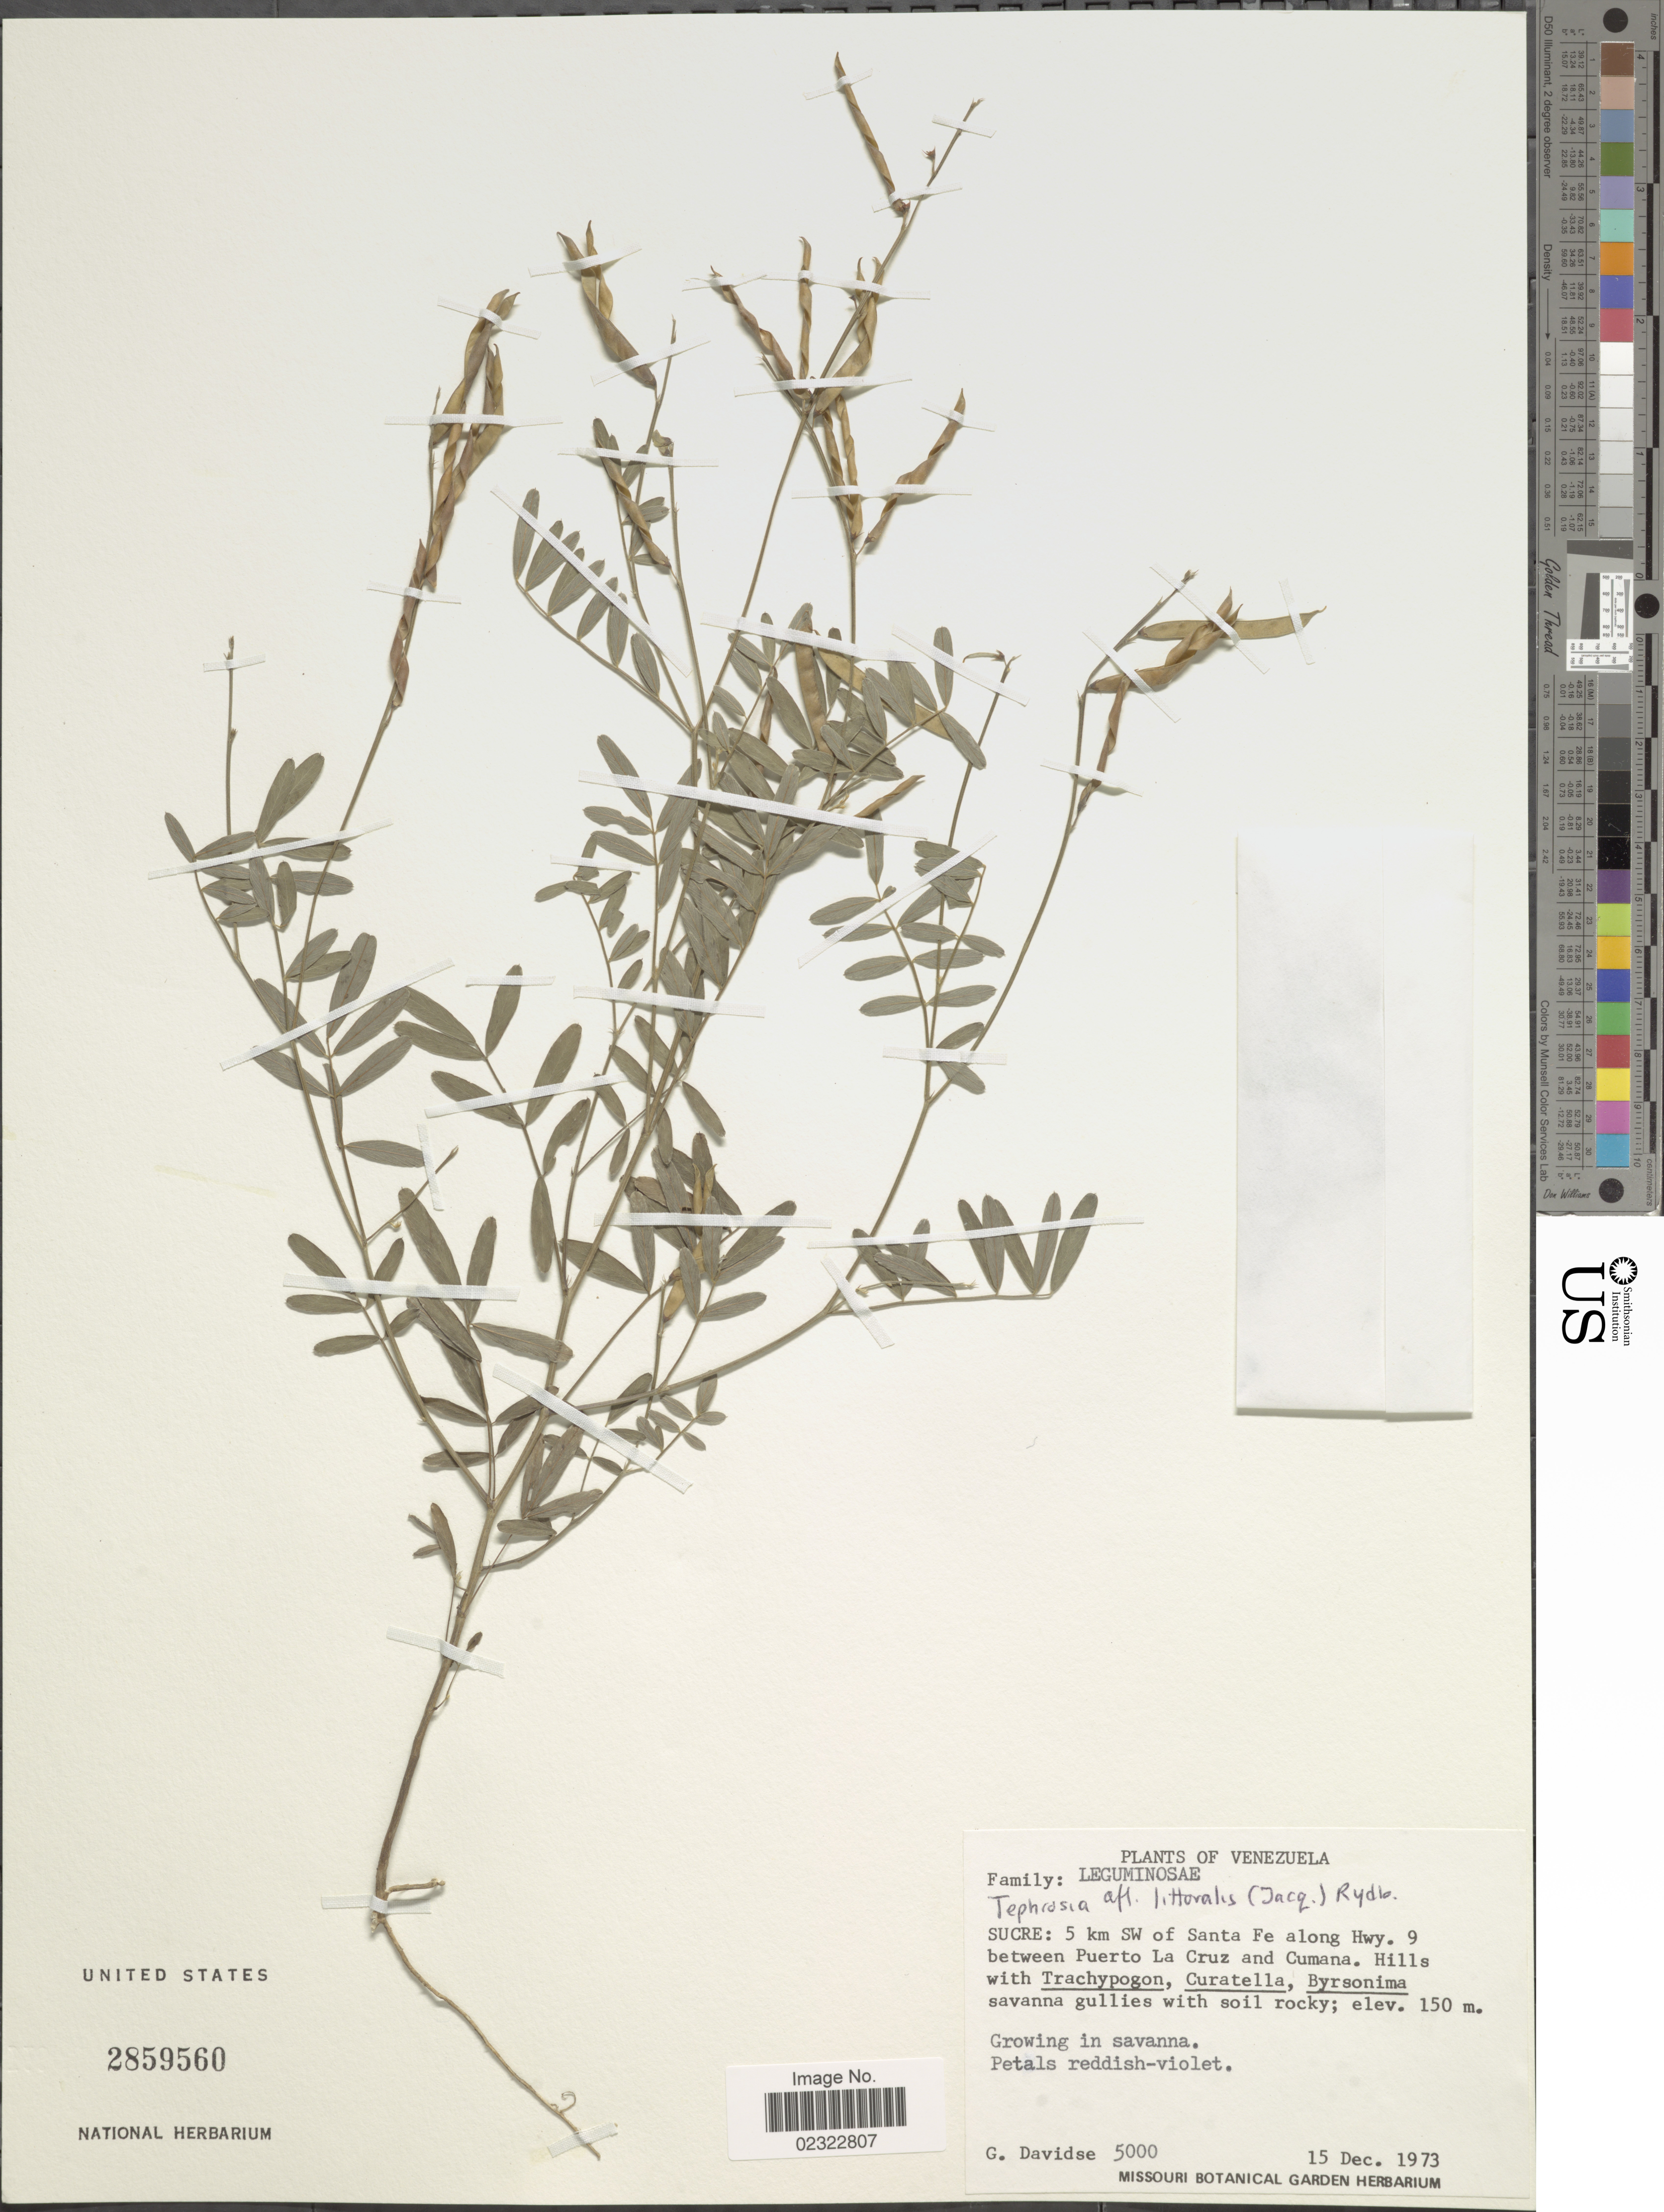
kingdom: Plantae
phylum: Tracheophyta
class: Magnoliopsida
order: Fabales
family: Fabaceae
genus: Tephrosia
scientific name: Tephrosia littoralis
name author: (Jacq.) Pers.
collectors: G. Davidse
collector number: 5000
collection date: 1973-12-15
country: Venezuela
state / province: Sucre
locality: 5 km SW of Santa Fe along Hwy. 9 between Puerto La Cruz and Cumana.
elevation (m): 150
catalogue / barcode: US 2859560